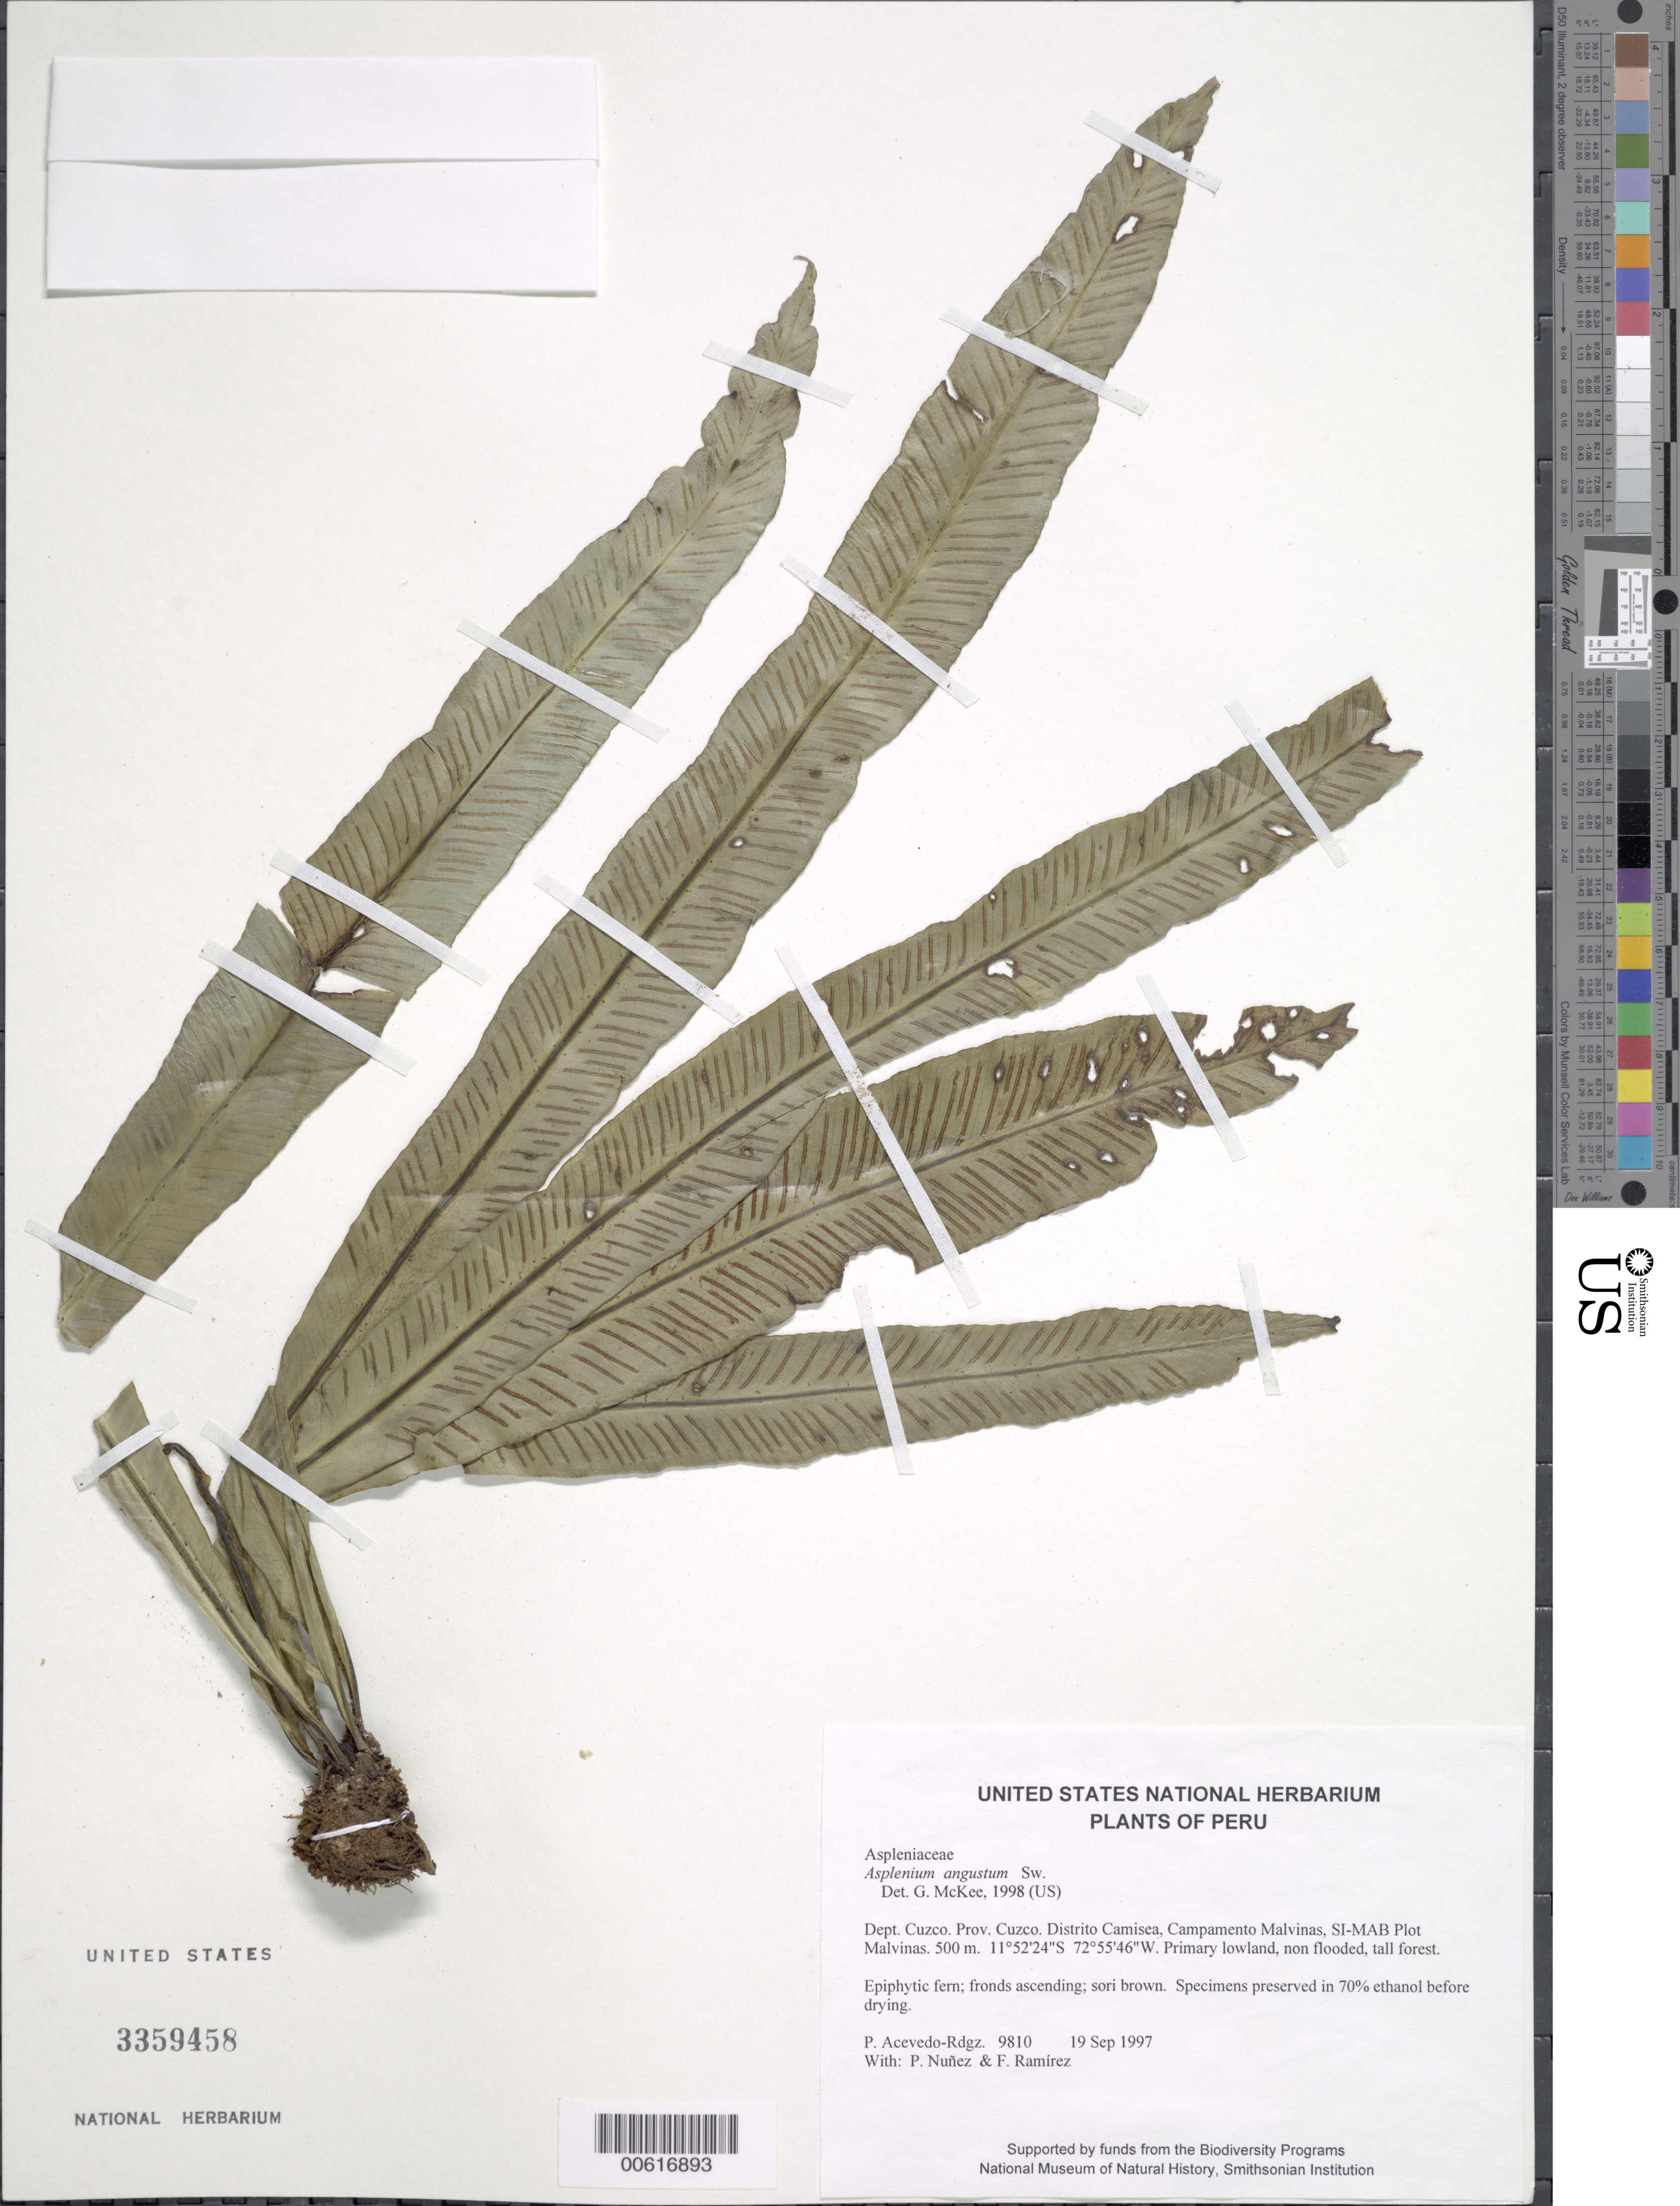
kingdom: Plantae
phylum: Tracheophyta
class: Polypodiopsida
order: Polypodiales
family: Aspleniaceae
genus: Asplenium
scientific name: Asplenium angustum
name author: Sw.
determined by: McKee, G. S., (US), NMNH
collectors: P. Acevedo-Rodr., P. Nuñez V. & F. Ramirez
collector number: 9810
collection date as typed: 19 Sep 1997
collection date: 1997-09-19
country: Peru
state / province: Cusco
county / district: Cusco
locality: Distrito Camisea, Campamento Malvinas, SI-MAB Plot Malvinas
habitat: Primary lowland, non flooded, tall forest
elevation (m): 500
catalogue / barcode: US 3359458